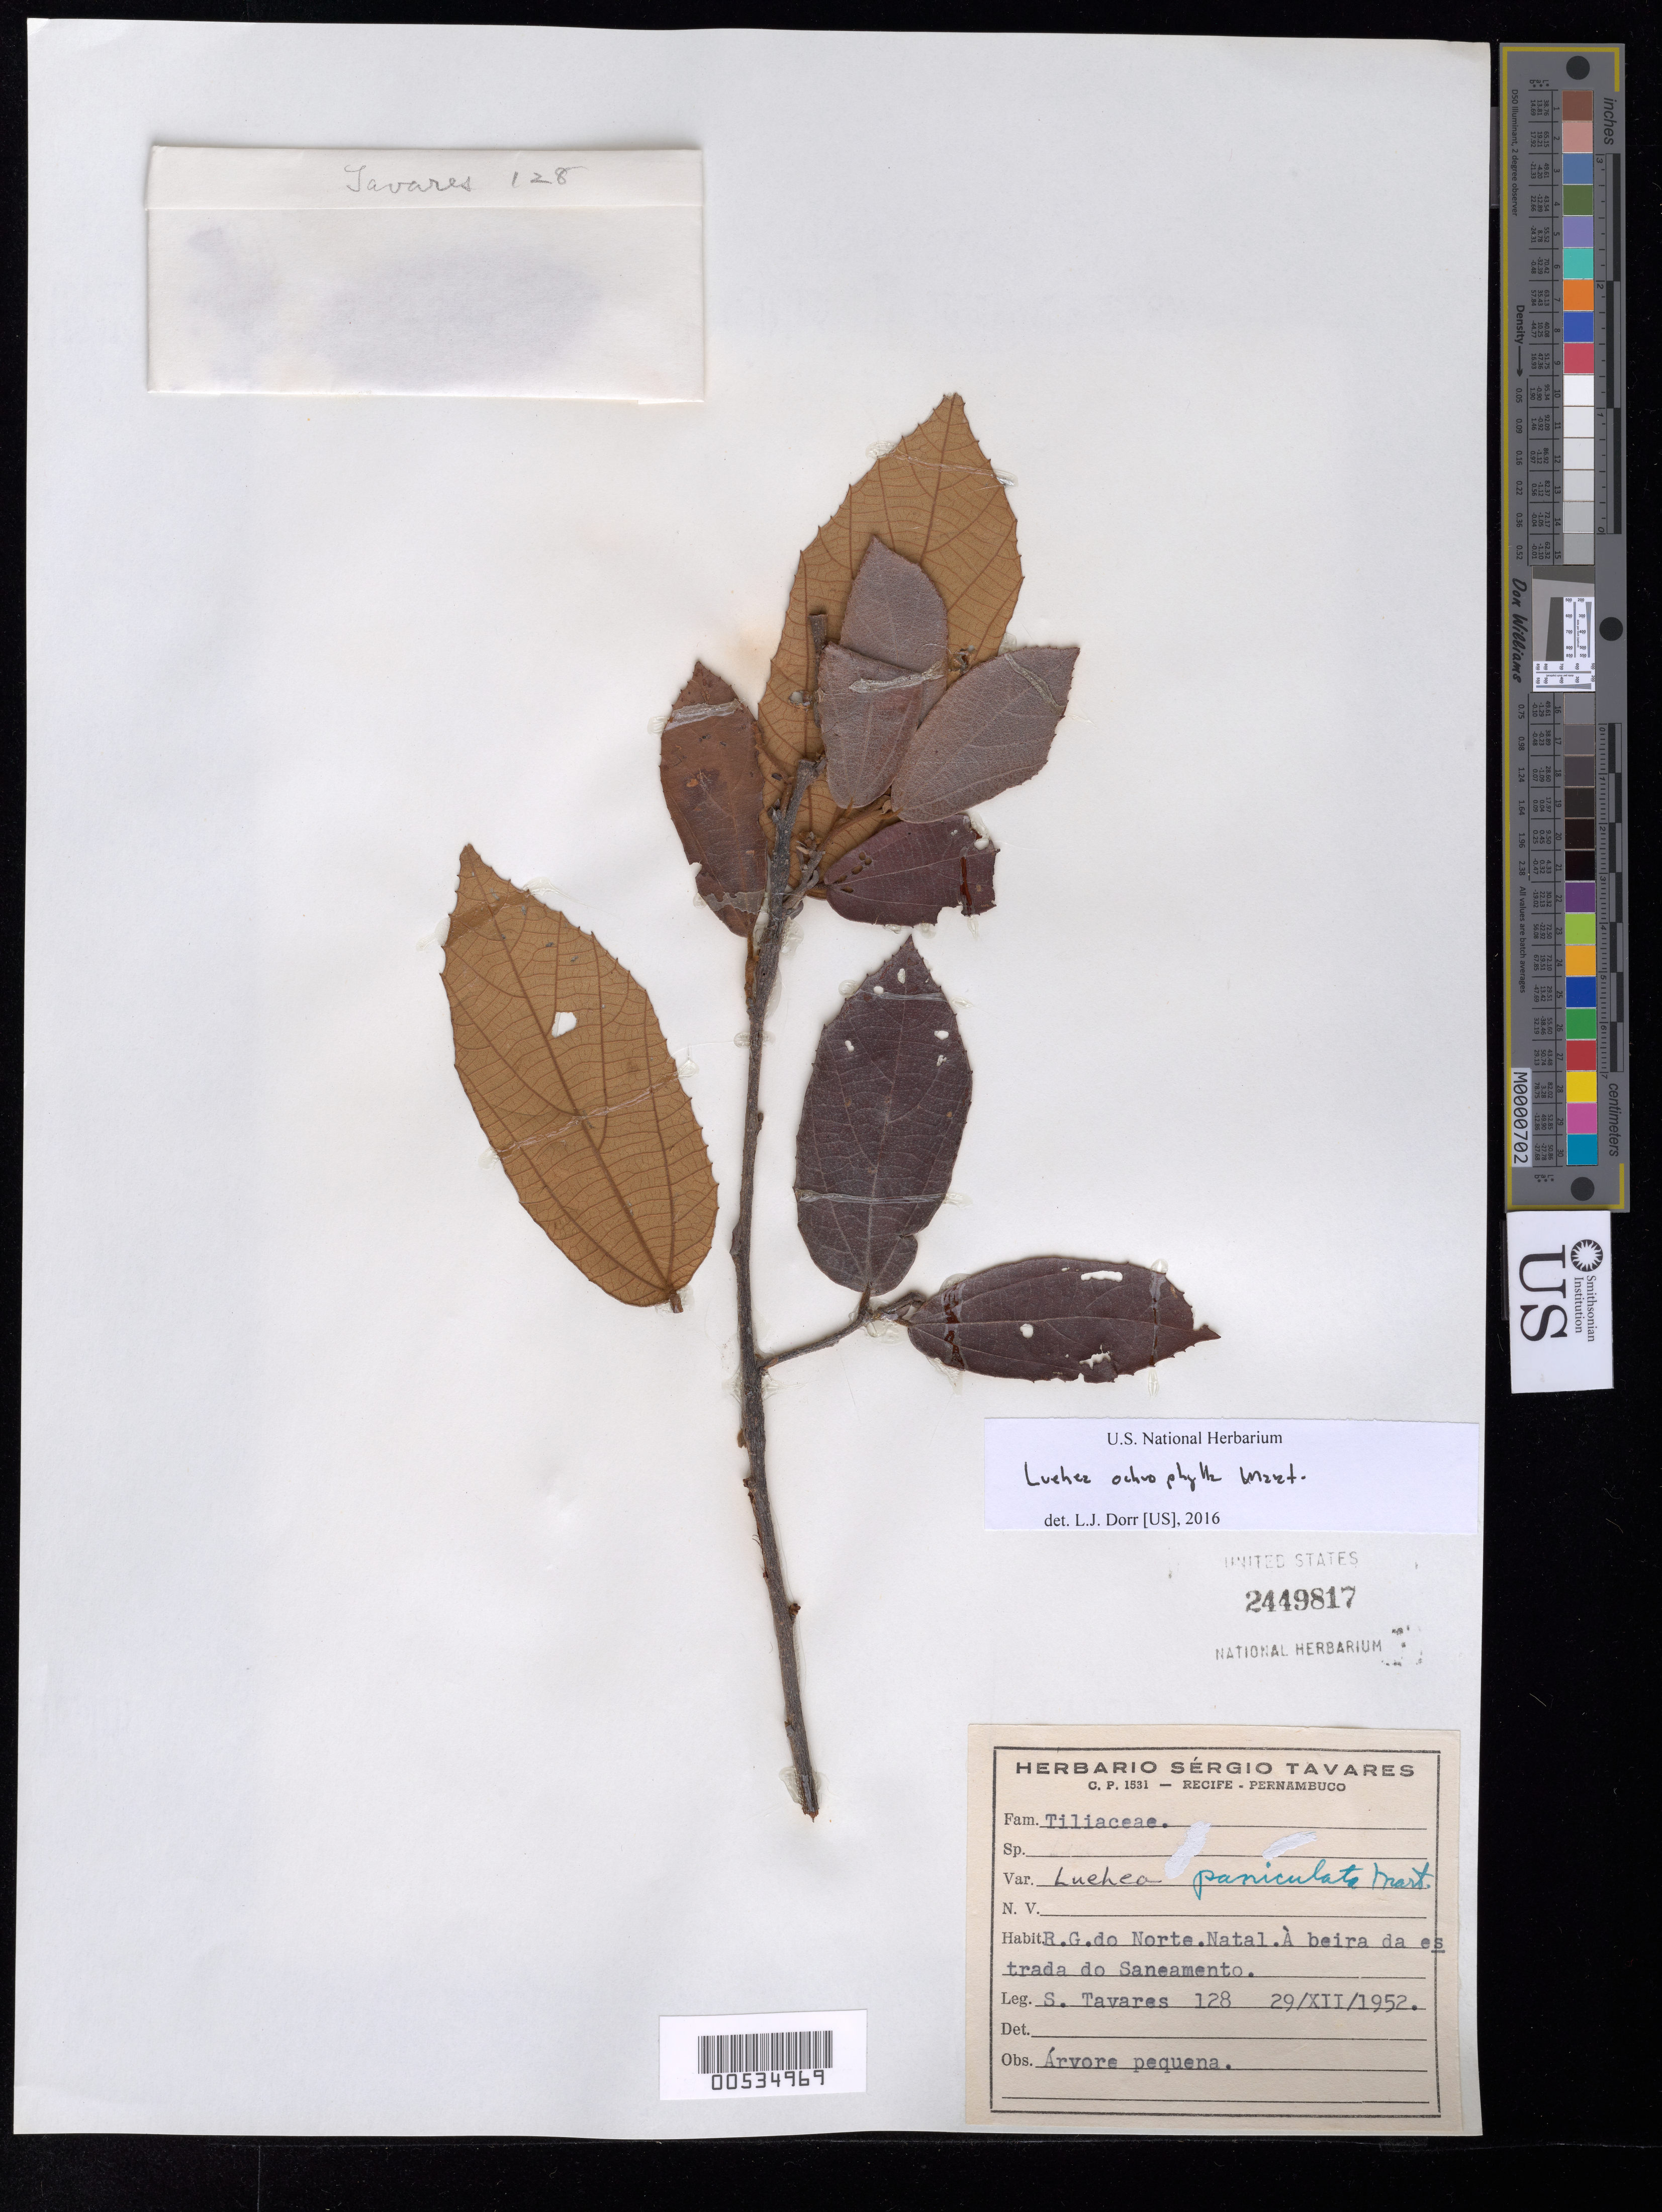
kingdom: Plantae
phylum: Tracheophyta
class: Magnoliopsida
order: Malvales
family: Malvaceae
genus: Luehea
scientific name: Luehea ochrophylla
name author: Mart.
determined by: Dorr, L. J., (BOT), Smithsonian Institution - National Museum of Natural History (UNITED STATES)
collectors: S. Tavares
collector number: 128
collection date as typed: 29 Dec 1952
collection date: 1952-12-29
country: Brazil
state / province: Rio Grande do Norte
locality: Natal. A beira da estrada do Saneamento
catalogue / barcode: US 2449817